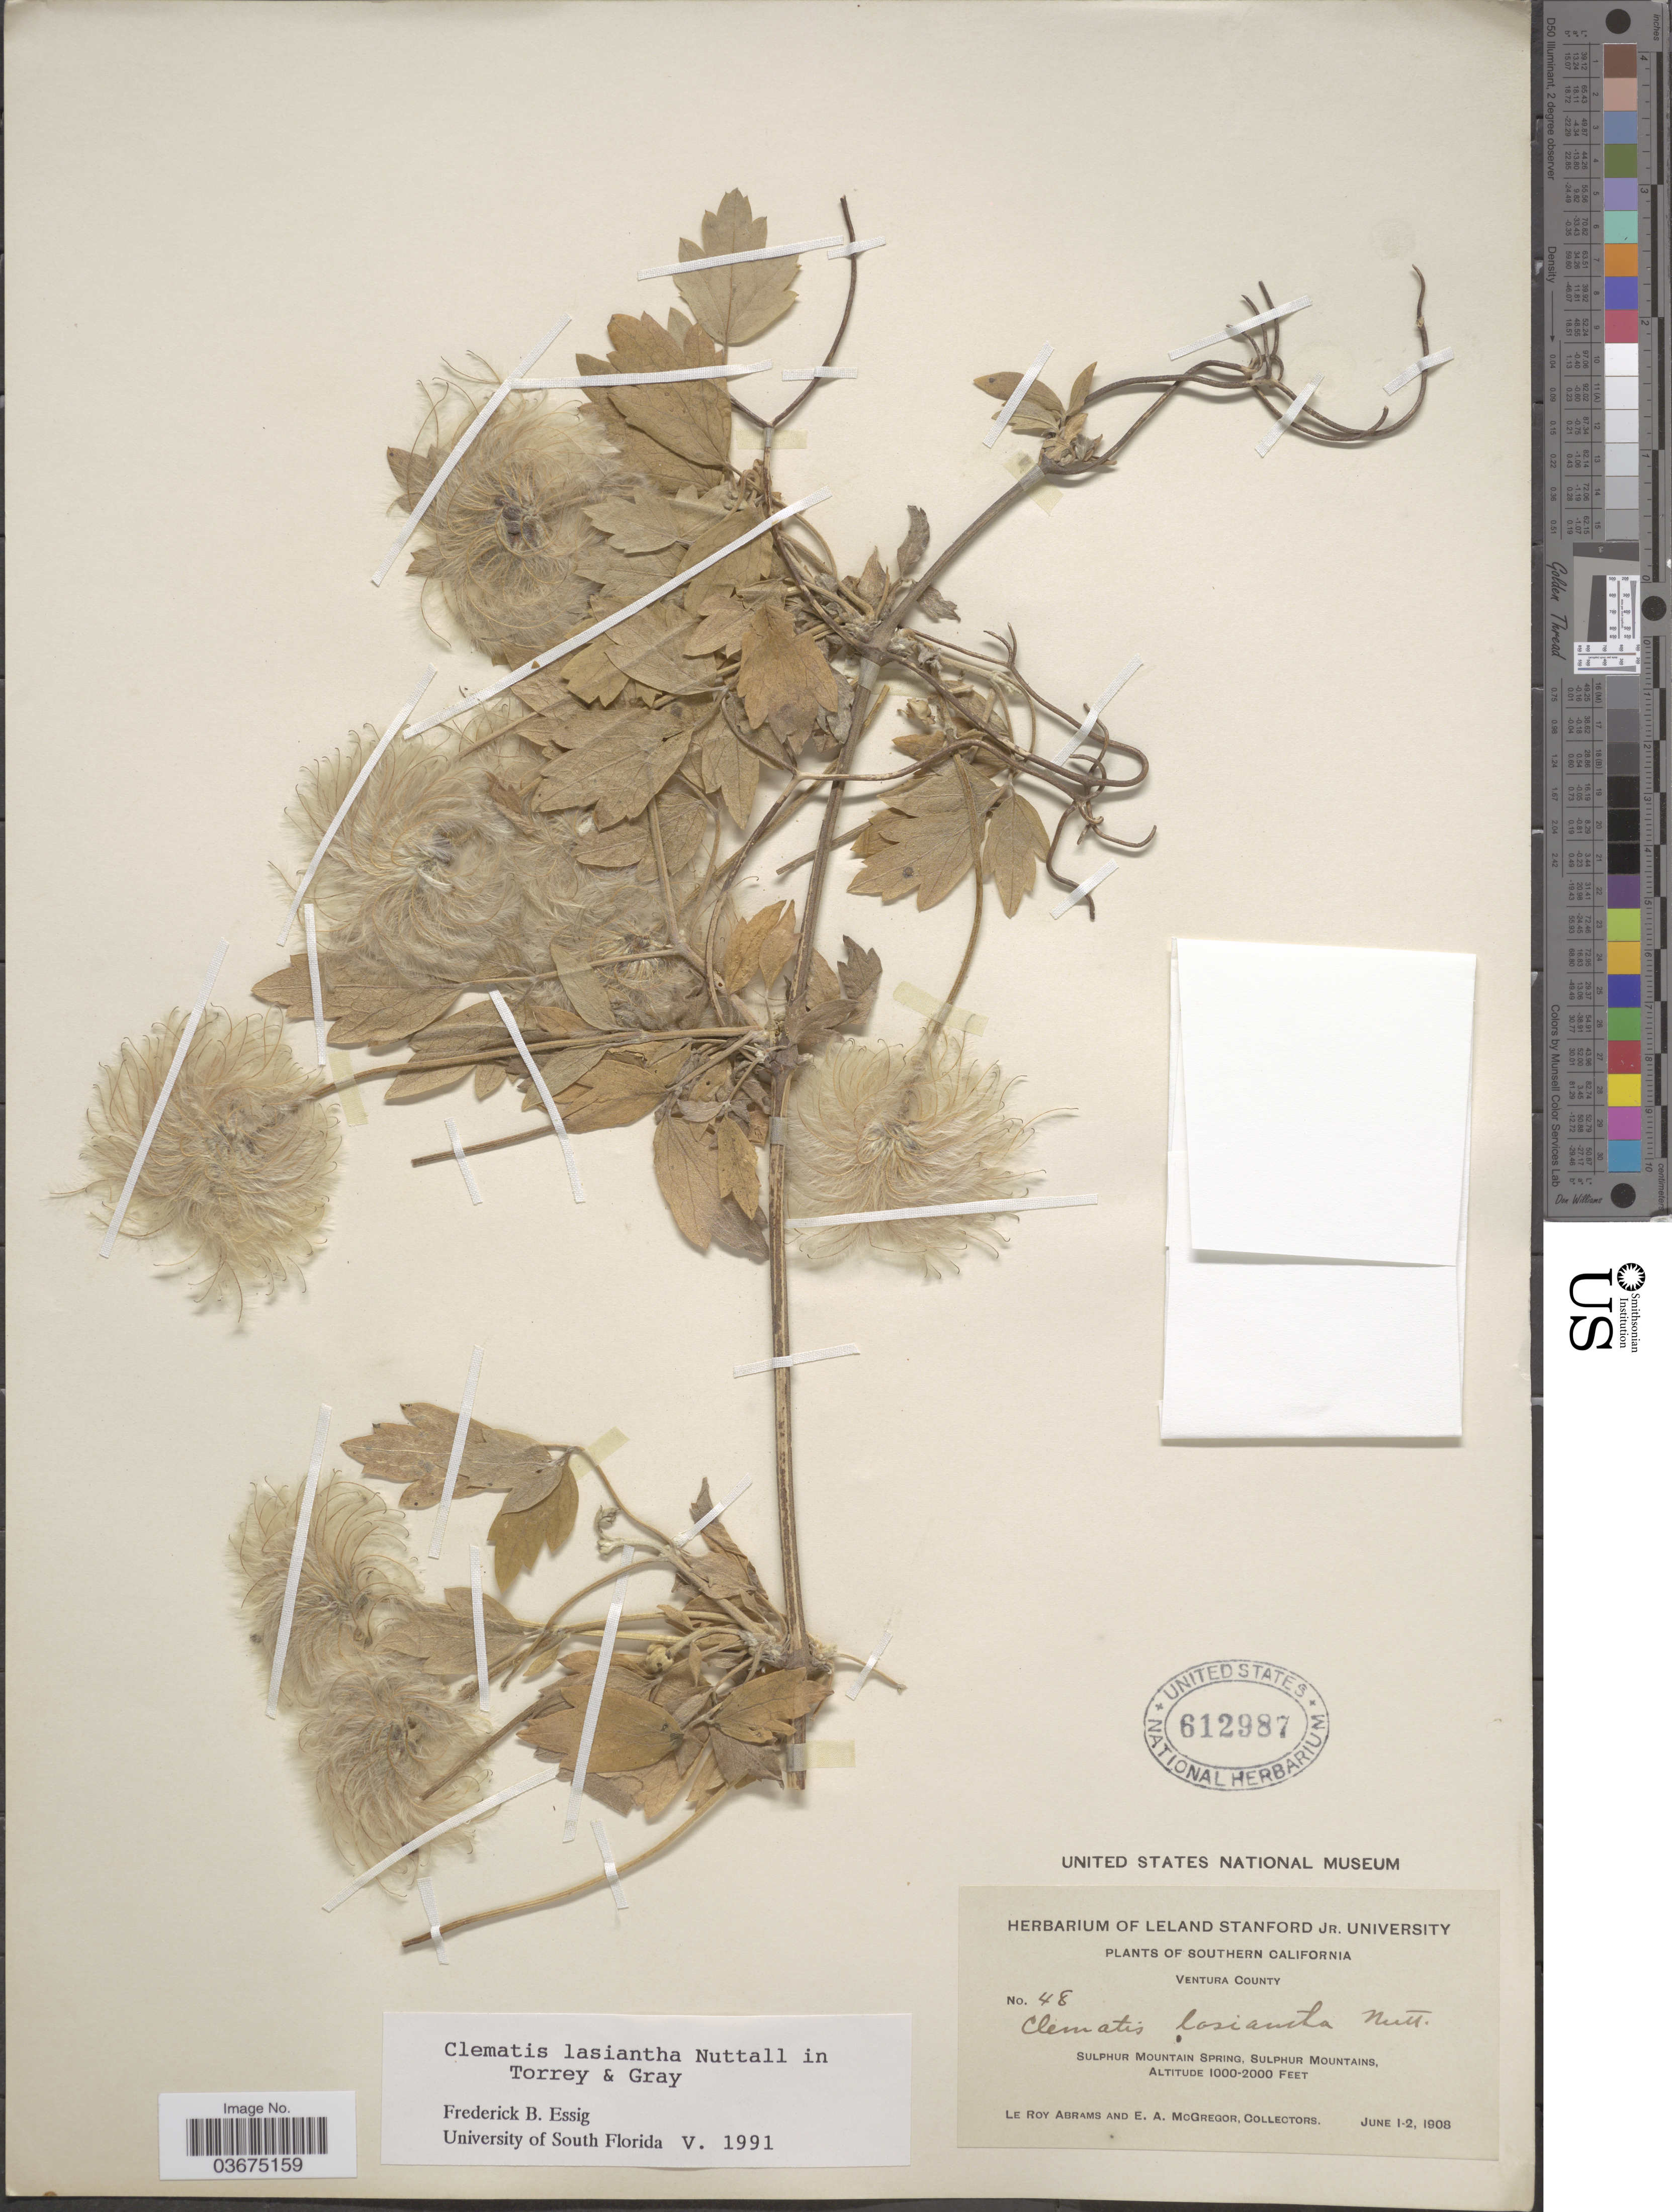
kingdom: Plantae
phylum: Tracheophyta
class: Magnoliopsida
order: Ranunculales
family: Ranunculaceae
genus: Clematis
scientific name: Clematis lasiantha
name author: Nutt.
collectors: L. Abrams & E. A. McGregor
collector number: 48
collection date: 1908-06-01/1908-06-02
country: United States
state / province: California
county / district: Ventura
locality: Southern California, Ventura County. Sulphur Mountain Spring, Sulphur Mountains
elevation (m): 305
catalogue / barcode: US 612987